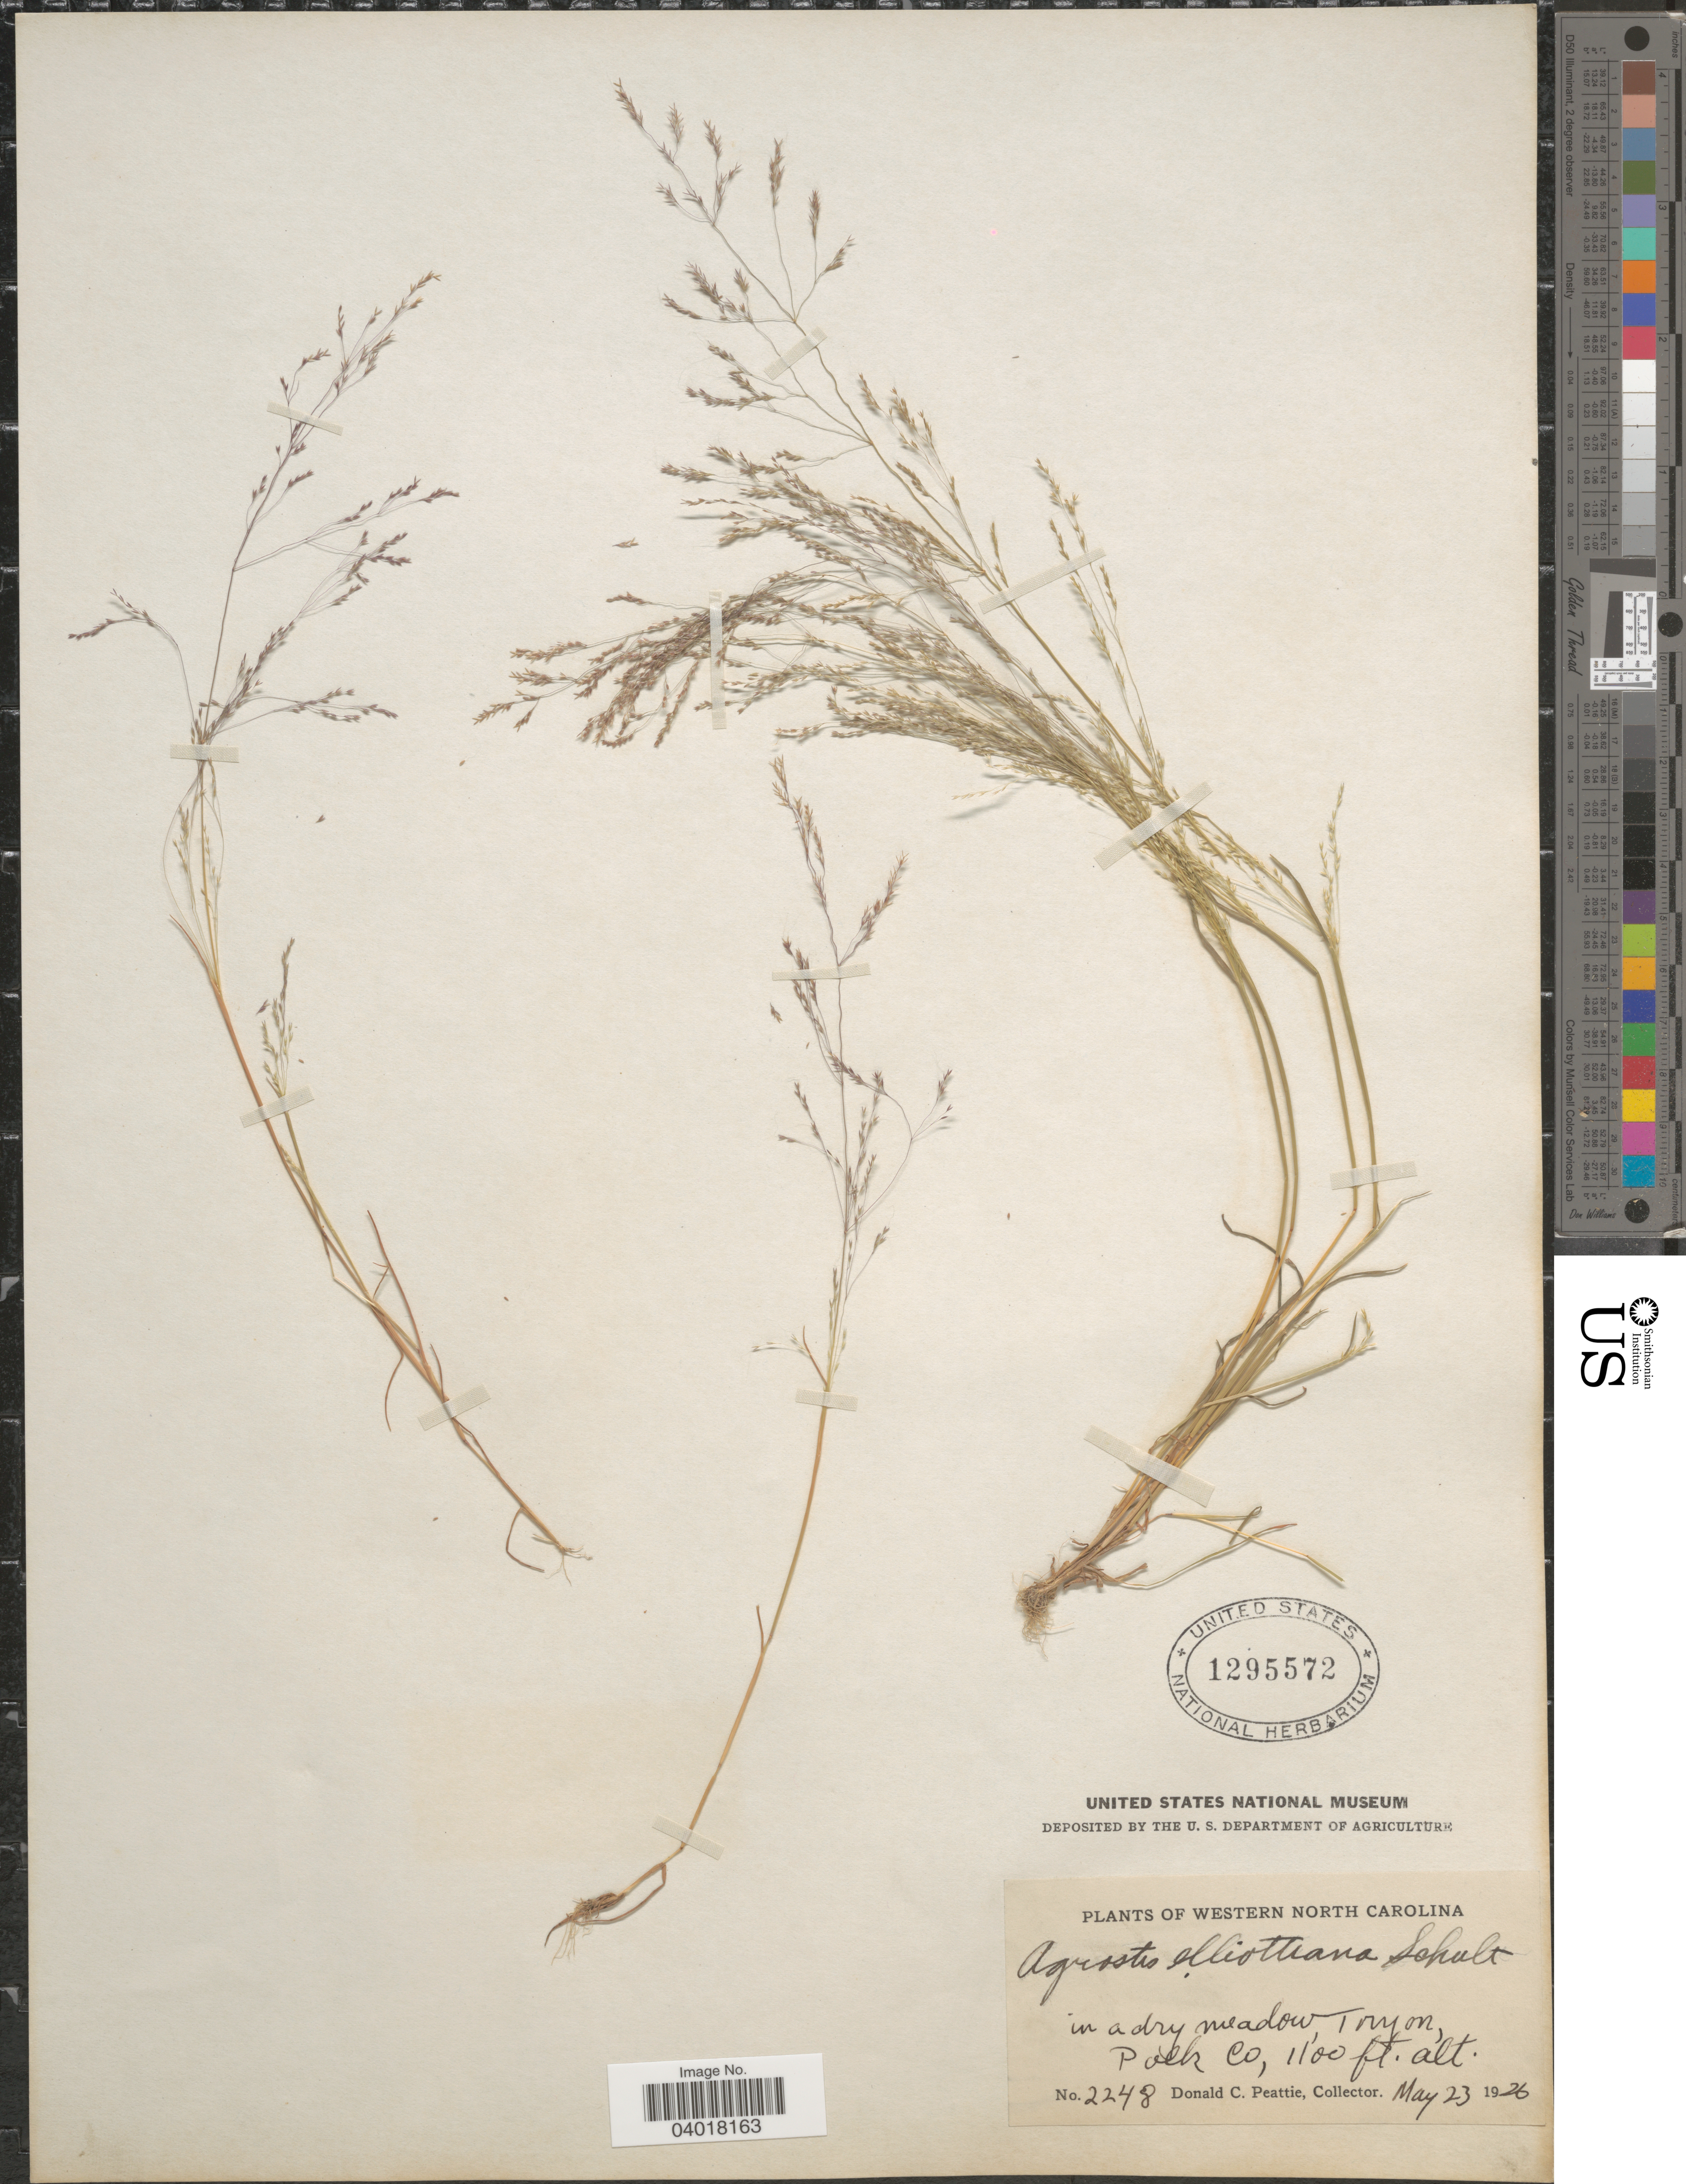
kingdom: Plantae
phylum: Tracheophyta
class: Liliopsida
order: Poales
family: Poaceae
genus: Agrostis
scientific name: Agrostis elliottiana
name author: Schult.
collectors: D. Peattie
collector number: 2248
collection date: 1926-05-23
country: United States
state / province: North Carolina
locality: Western North Carolina. In a dry meadow, Tryon, Polk Co.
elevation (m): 335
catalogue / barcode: US 1295572